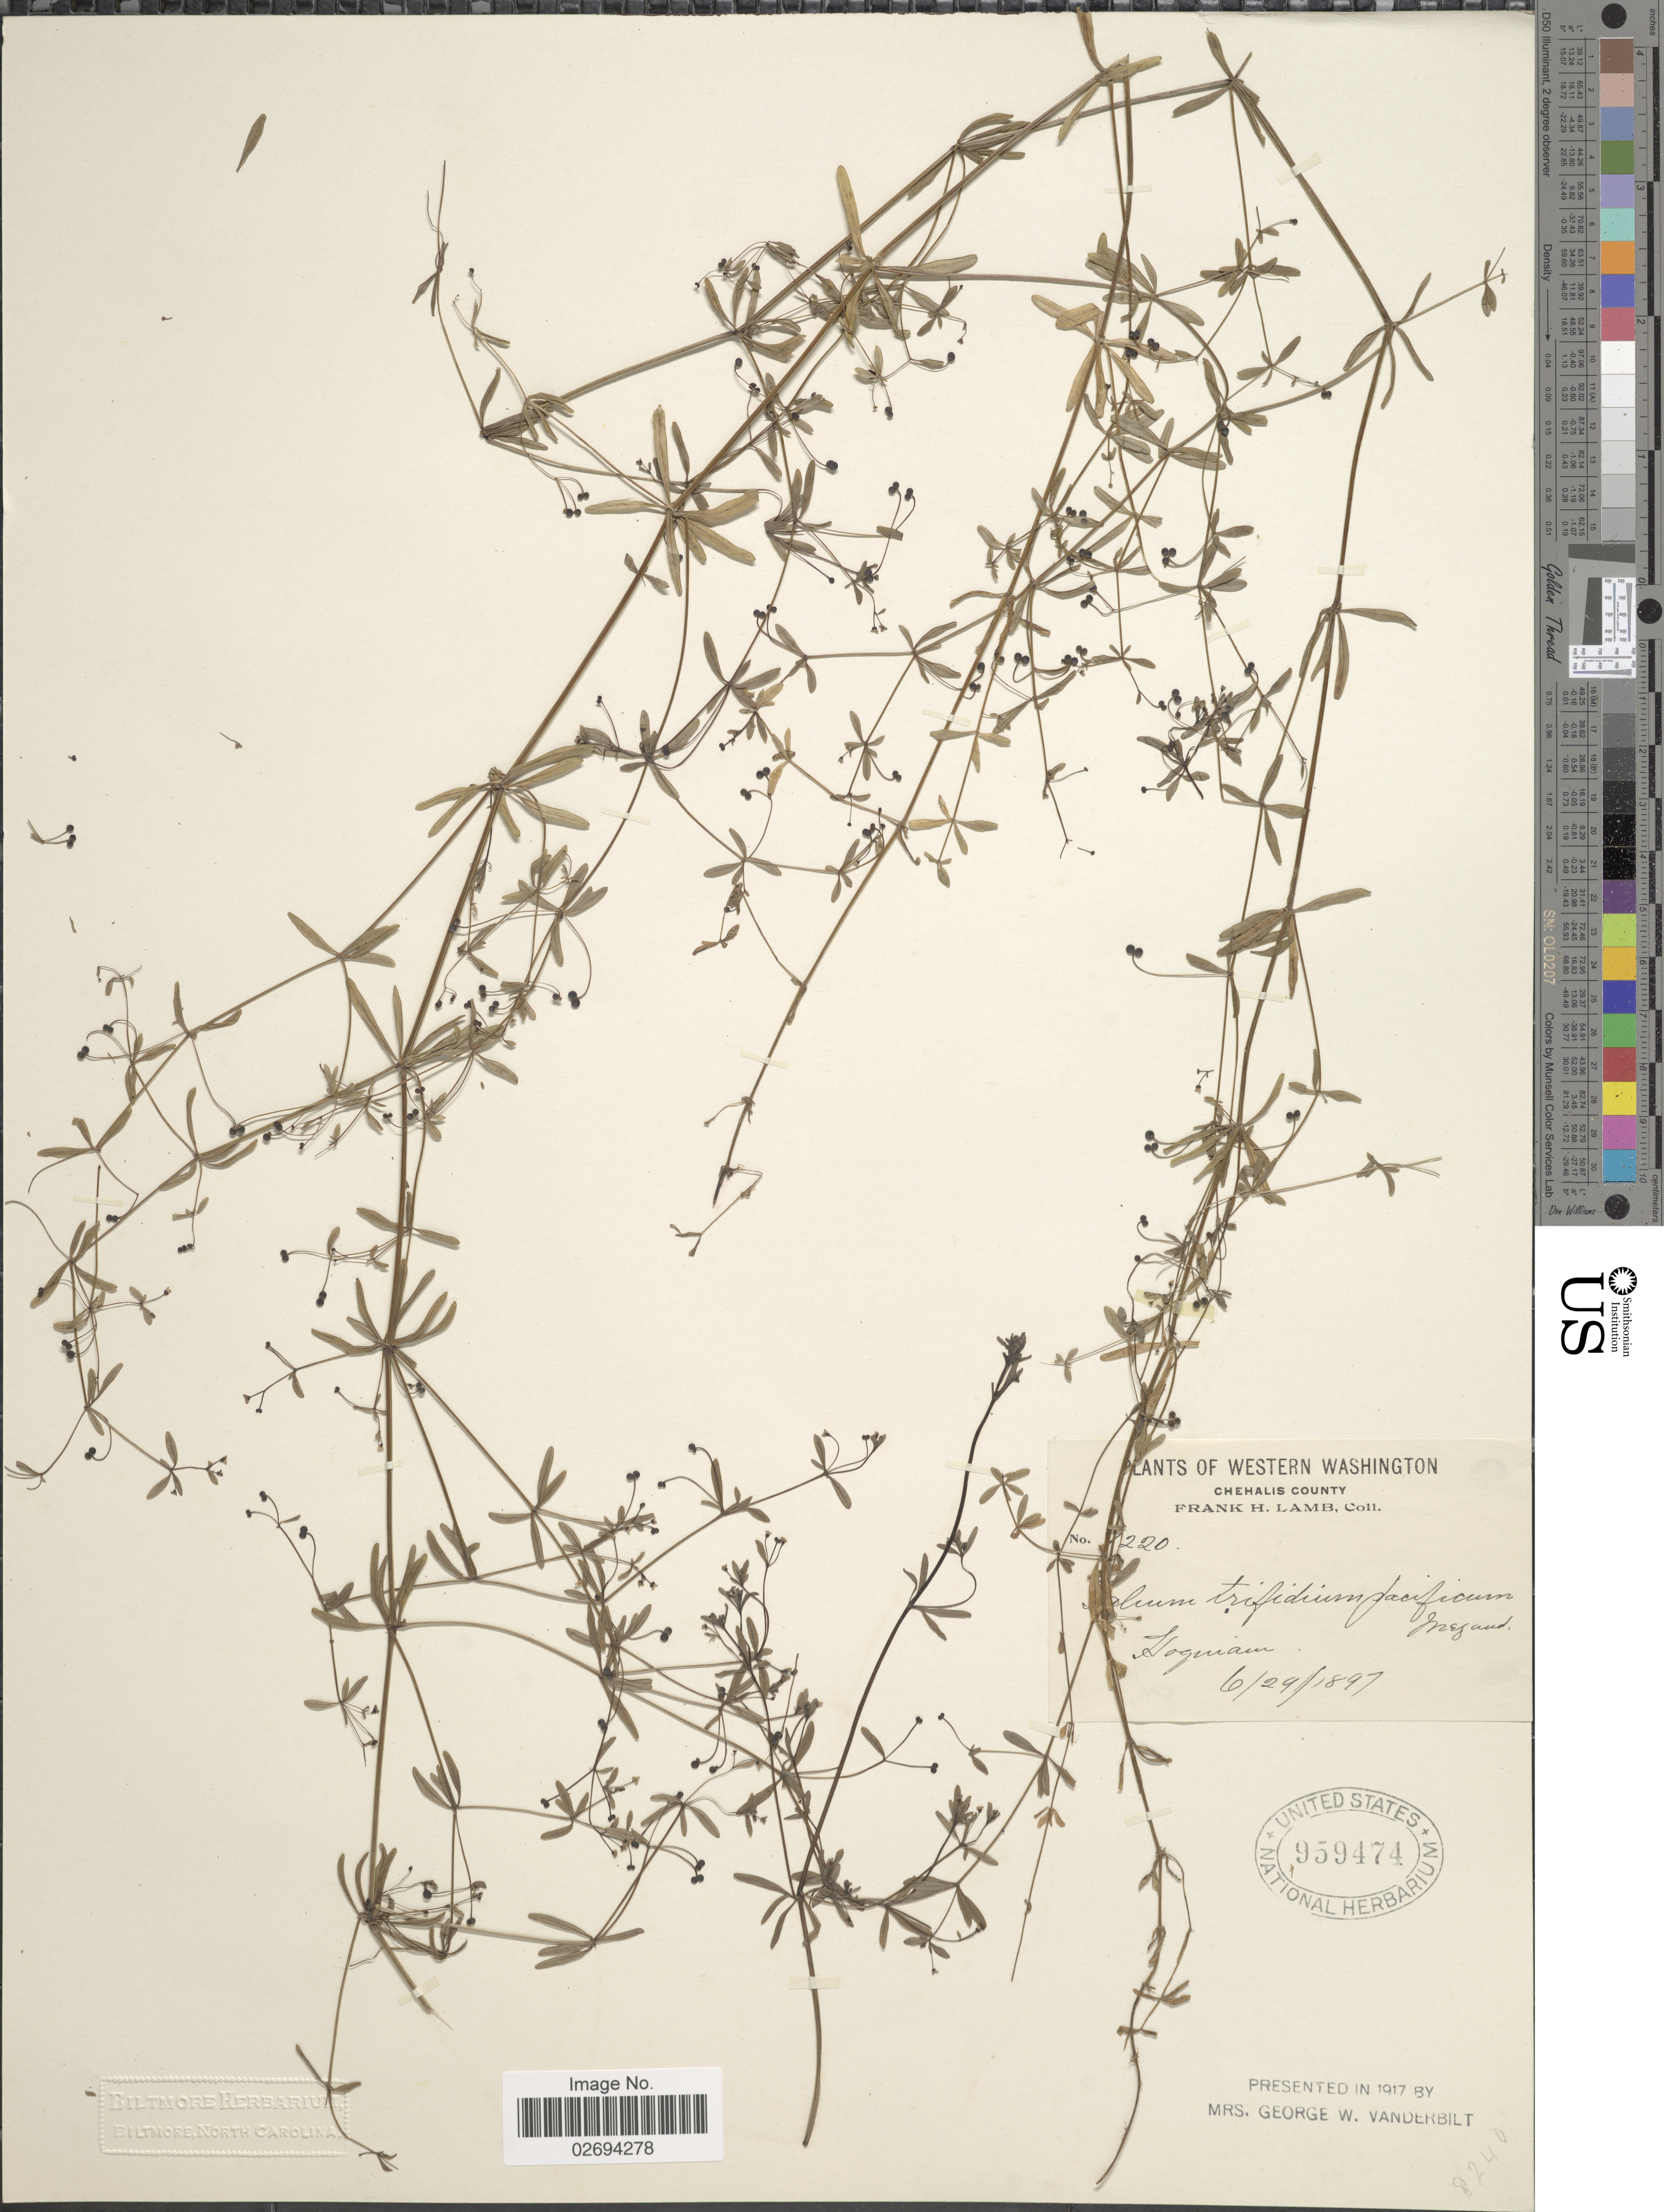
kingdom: Plantae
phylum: Tracheophyta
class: Magnoliopsida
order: Gentianales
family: Rubiaceae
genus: Galium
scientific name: Galium trifidum var. pacificum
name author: Wiegand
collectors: F. H. Lamb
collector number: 1220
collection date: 1897-06-29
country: United States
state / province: Washington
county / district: Grays Harbor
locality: Hoquiam.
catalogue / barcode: US 959474